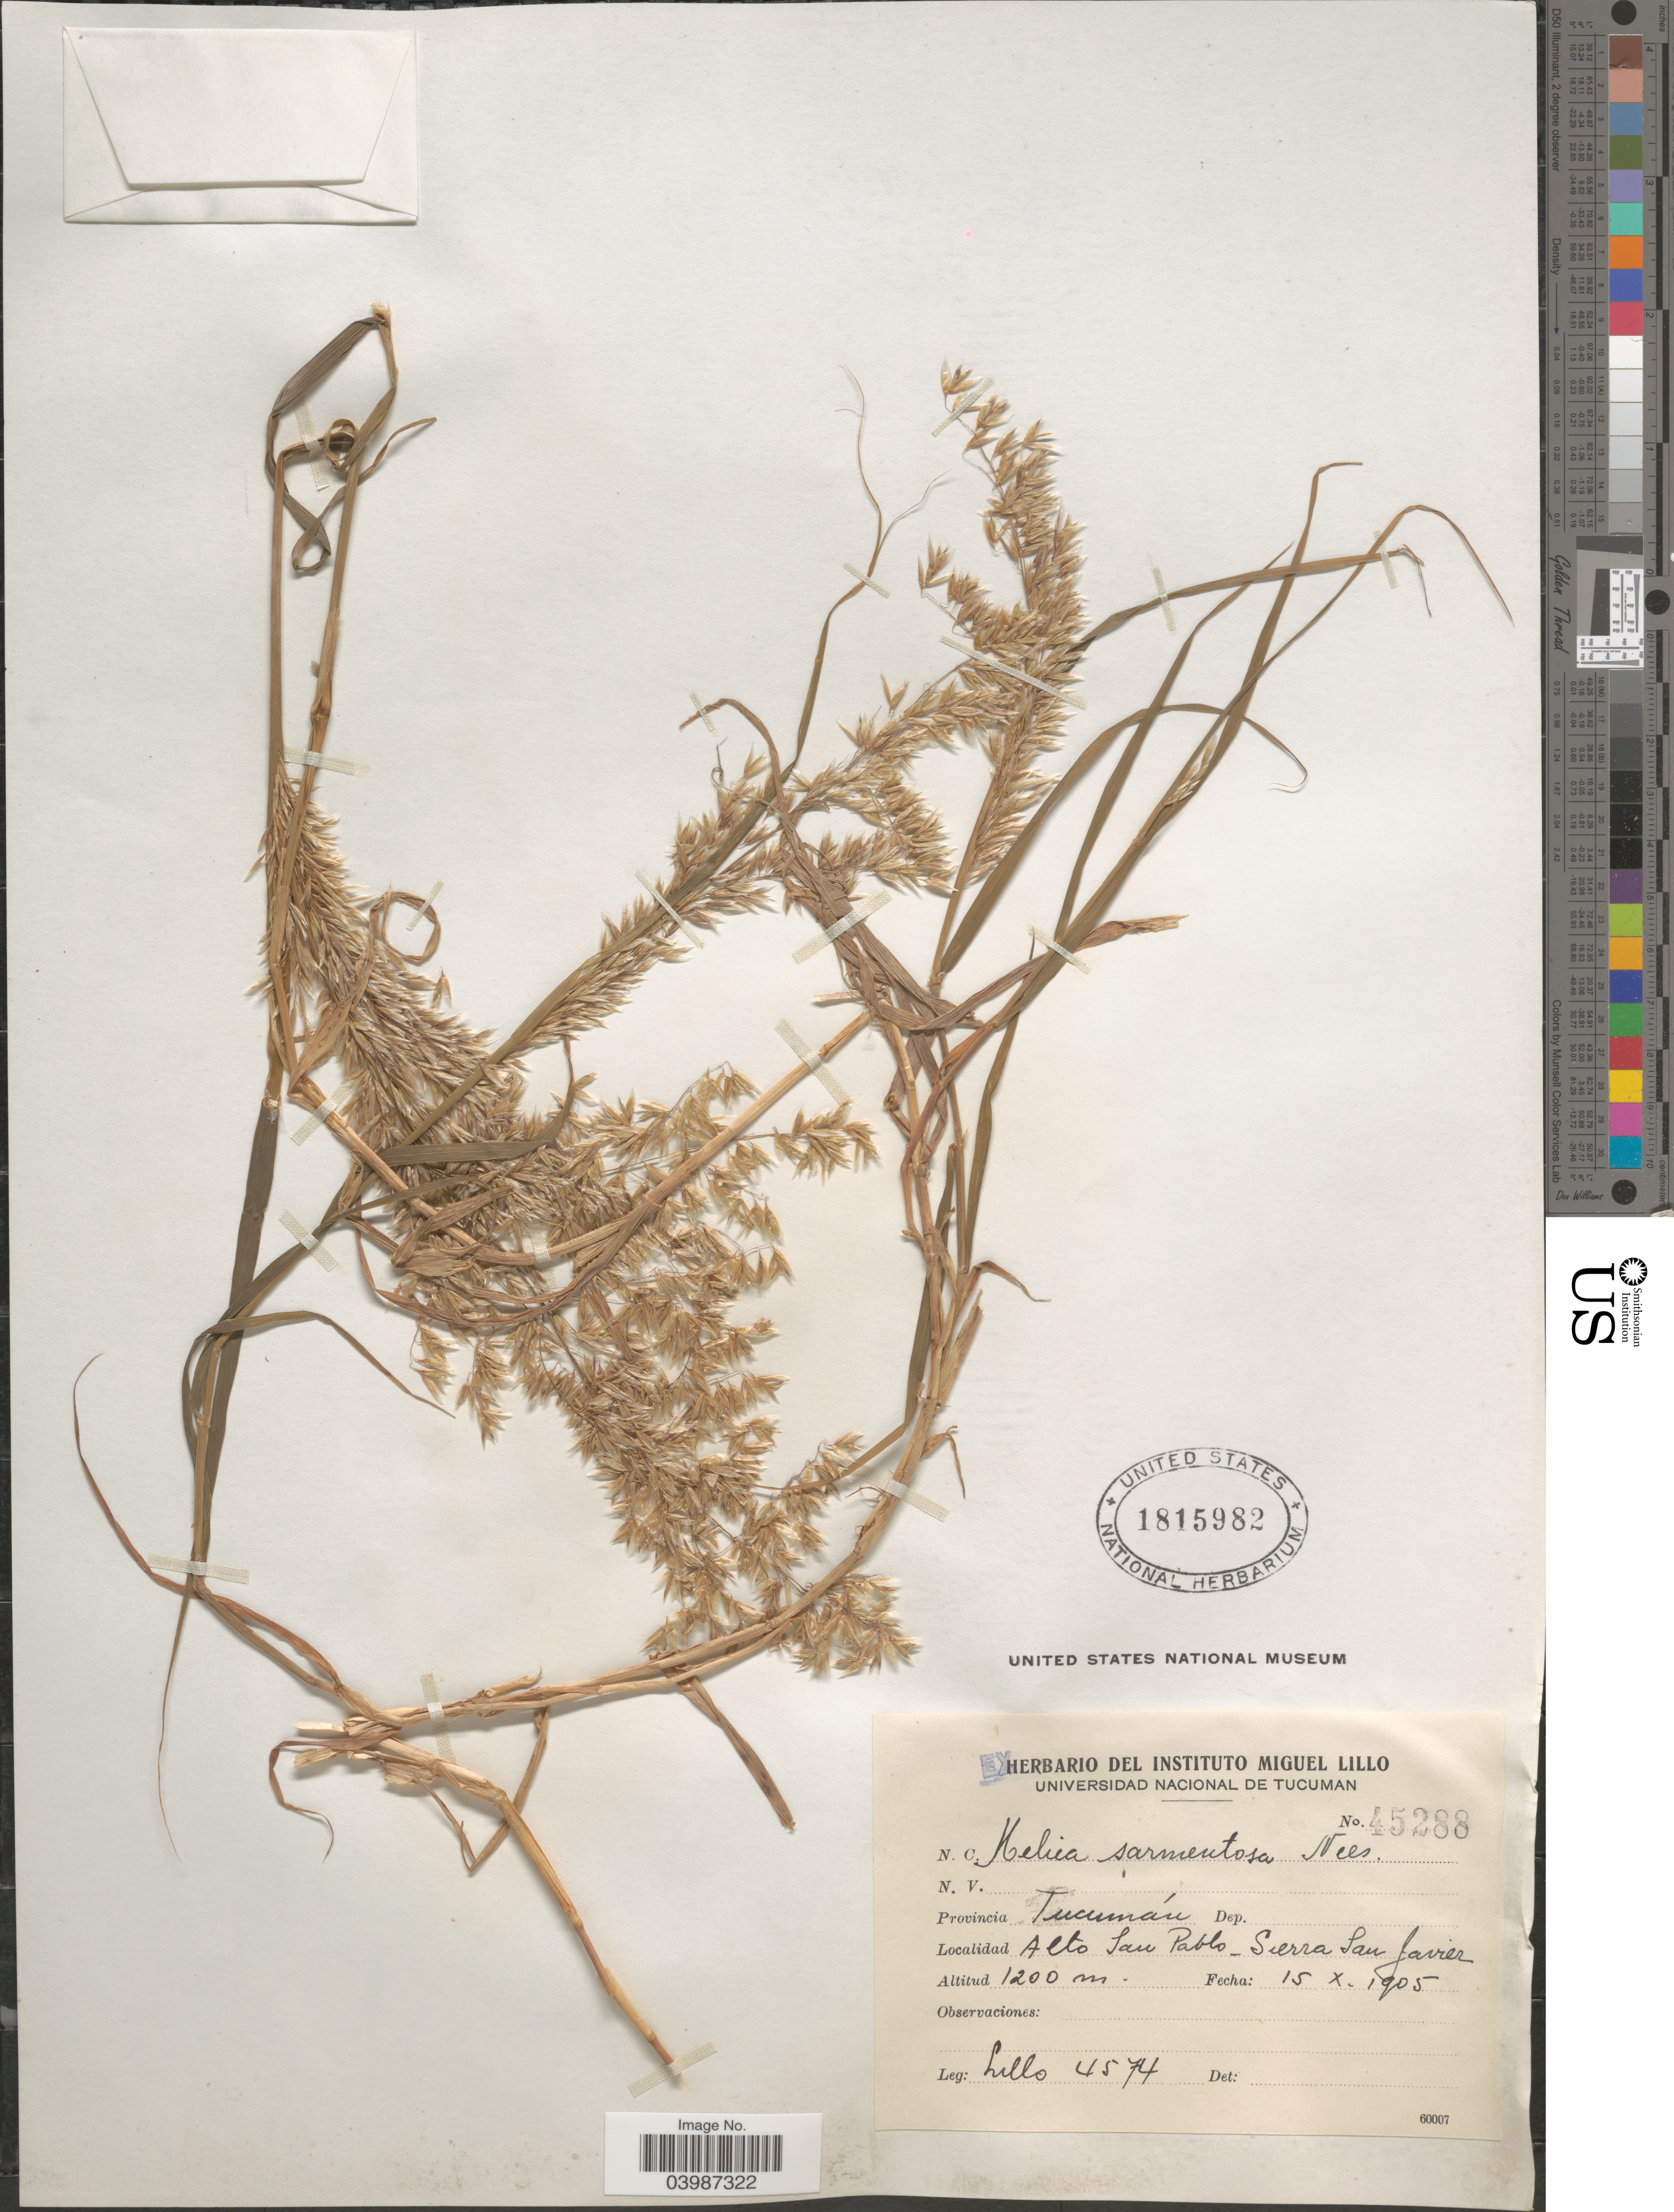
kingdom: Plantae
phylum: Tracheophyta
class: Liliopsida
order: Poales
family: Poaceae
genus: Melica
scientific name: Melica sarmentosa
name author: Nees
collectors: M. Lillo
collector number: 4574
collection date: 1905-10-15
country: Argentina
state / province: Tucuman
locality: Alto San Pablo-Sierra San Javier.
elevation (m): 1200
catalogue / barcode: US 1815982